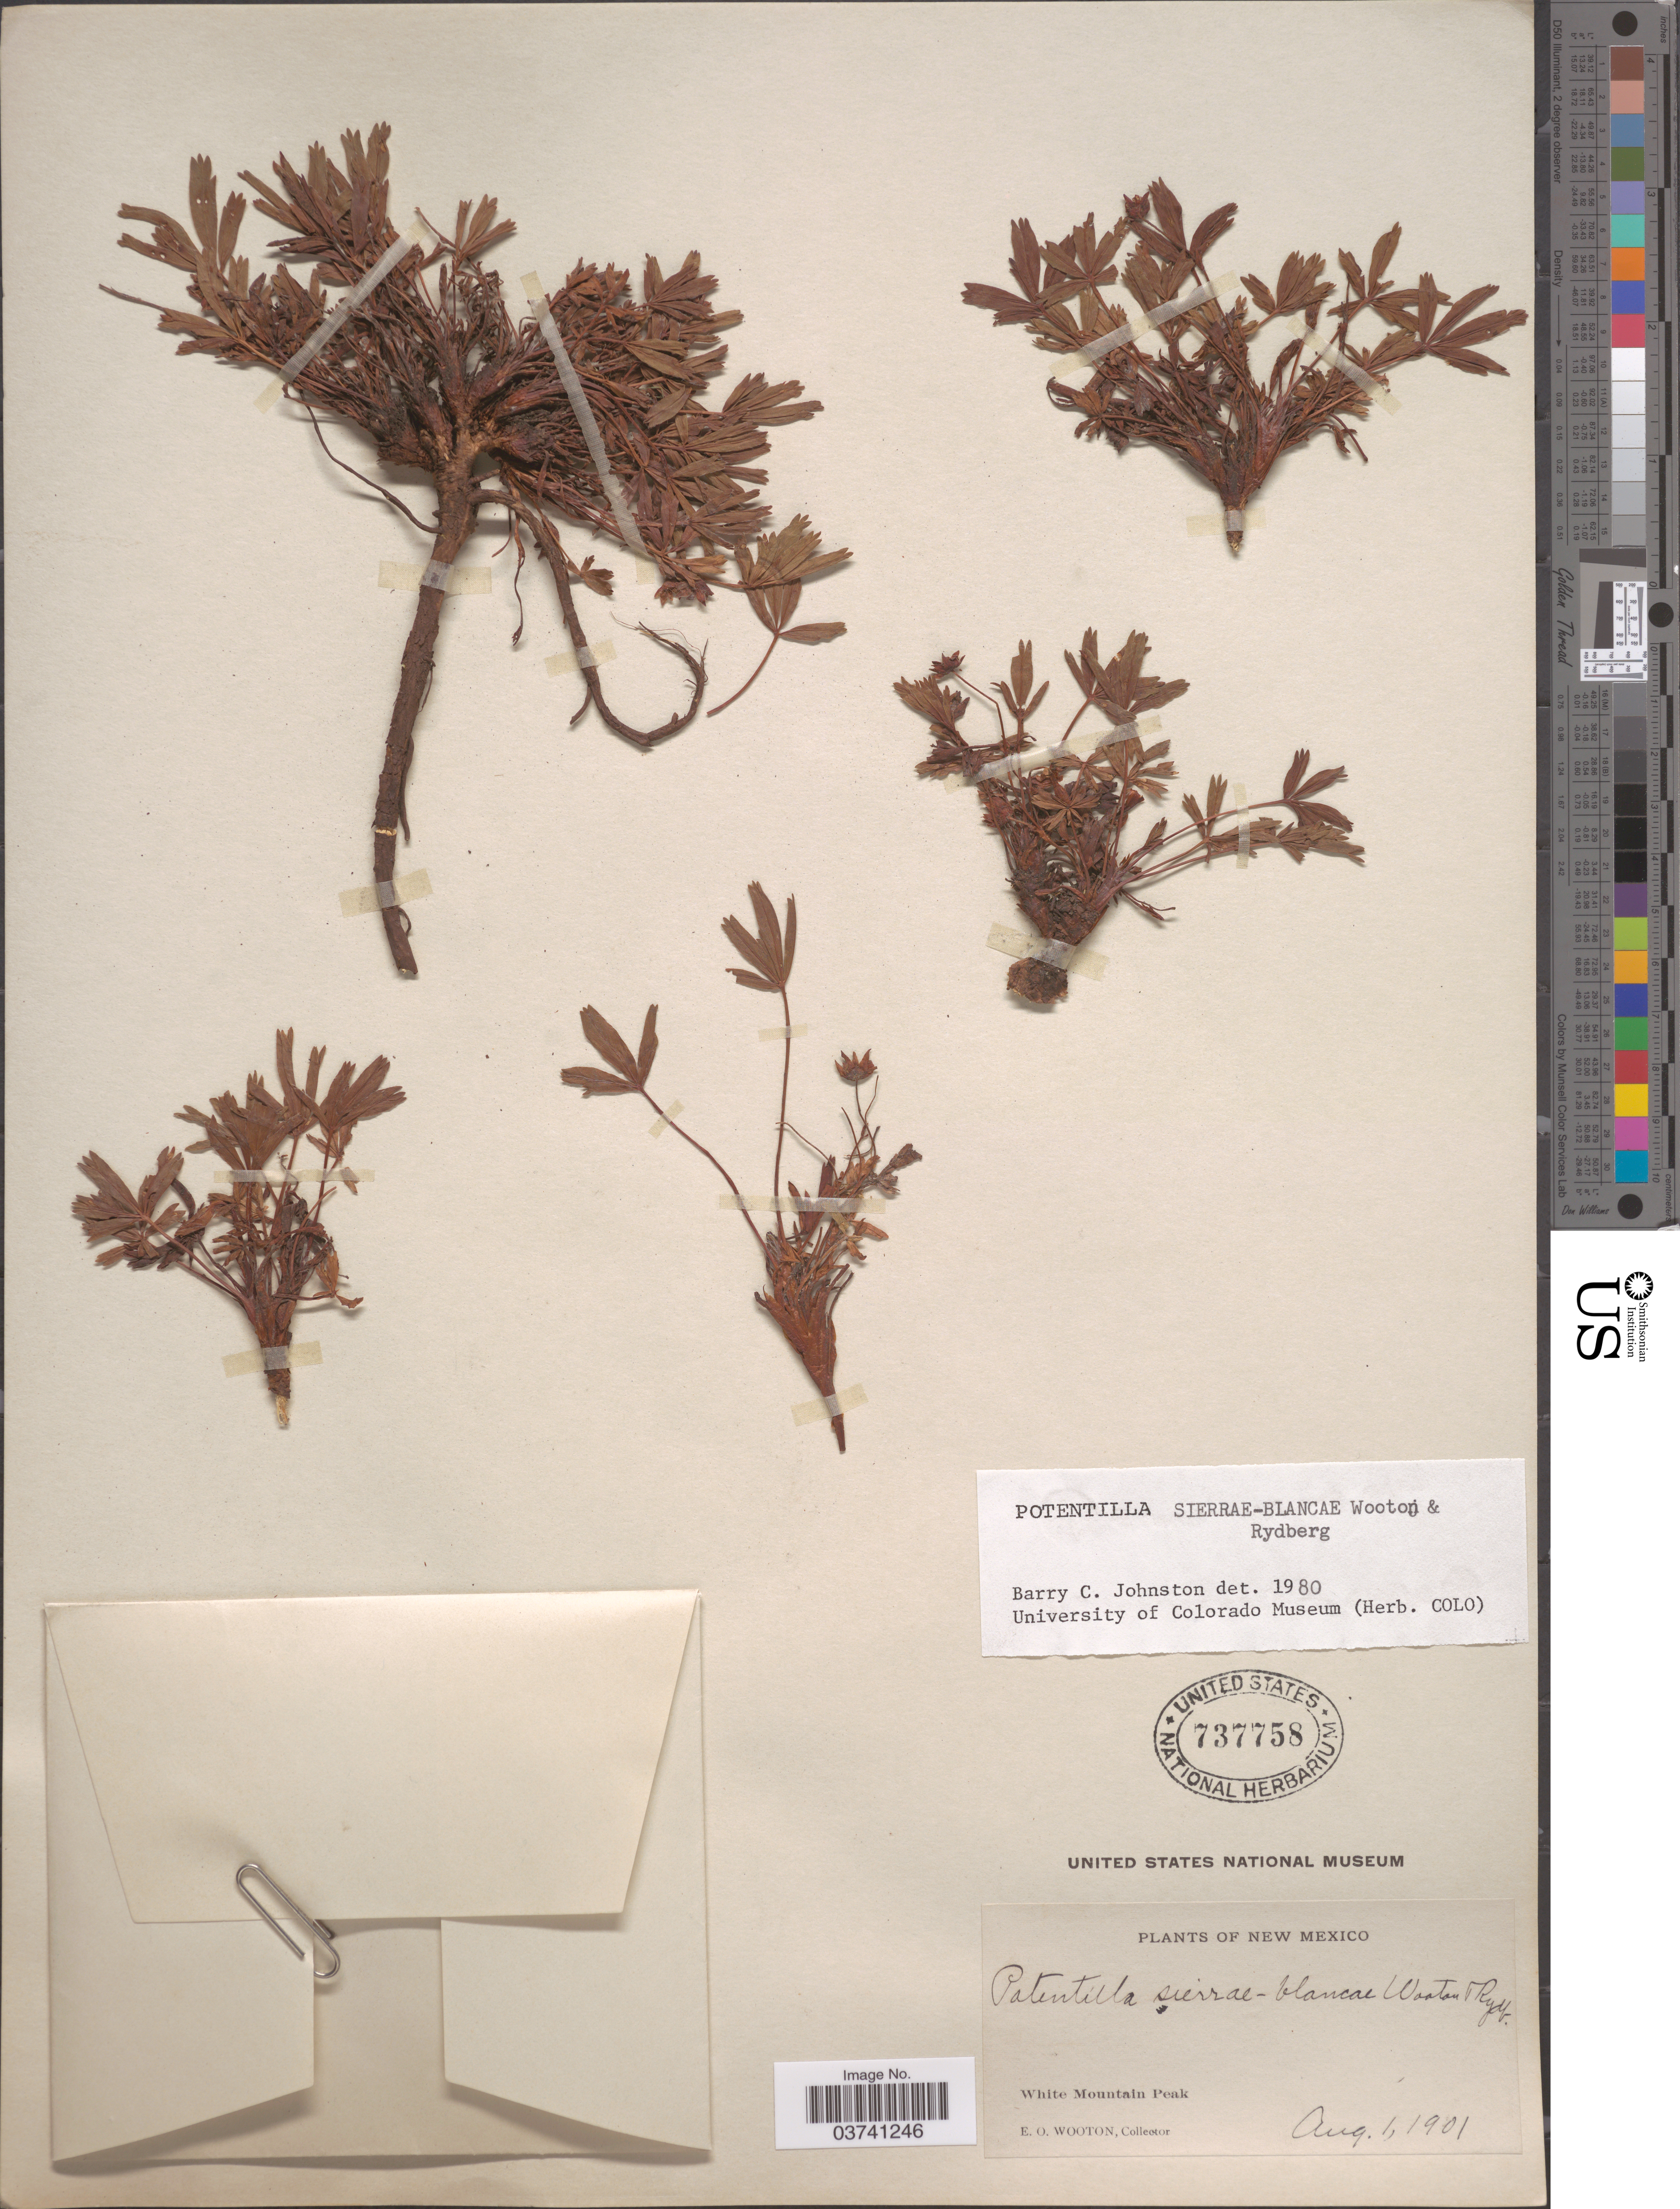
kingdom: Plantae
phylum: Tracheophyta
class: Magnoliopsida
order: Rosales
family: Rosaceae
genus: Potentilla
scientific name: Potentilla sierrae-blancae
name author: Wooton & Rydb.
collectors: E. O. Wooton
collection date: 1901-08-01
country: United States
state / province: New Mexico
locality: White Mountain Peak.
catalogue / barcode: US 737758